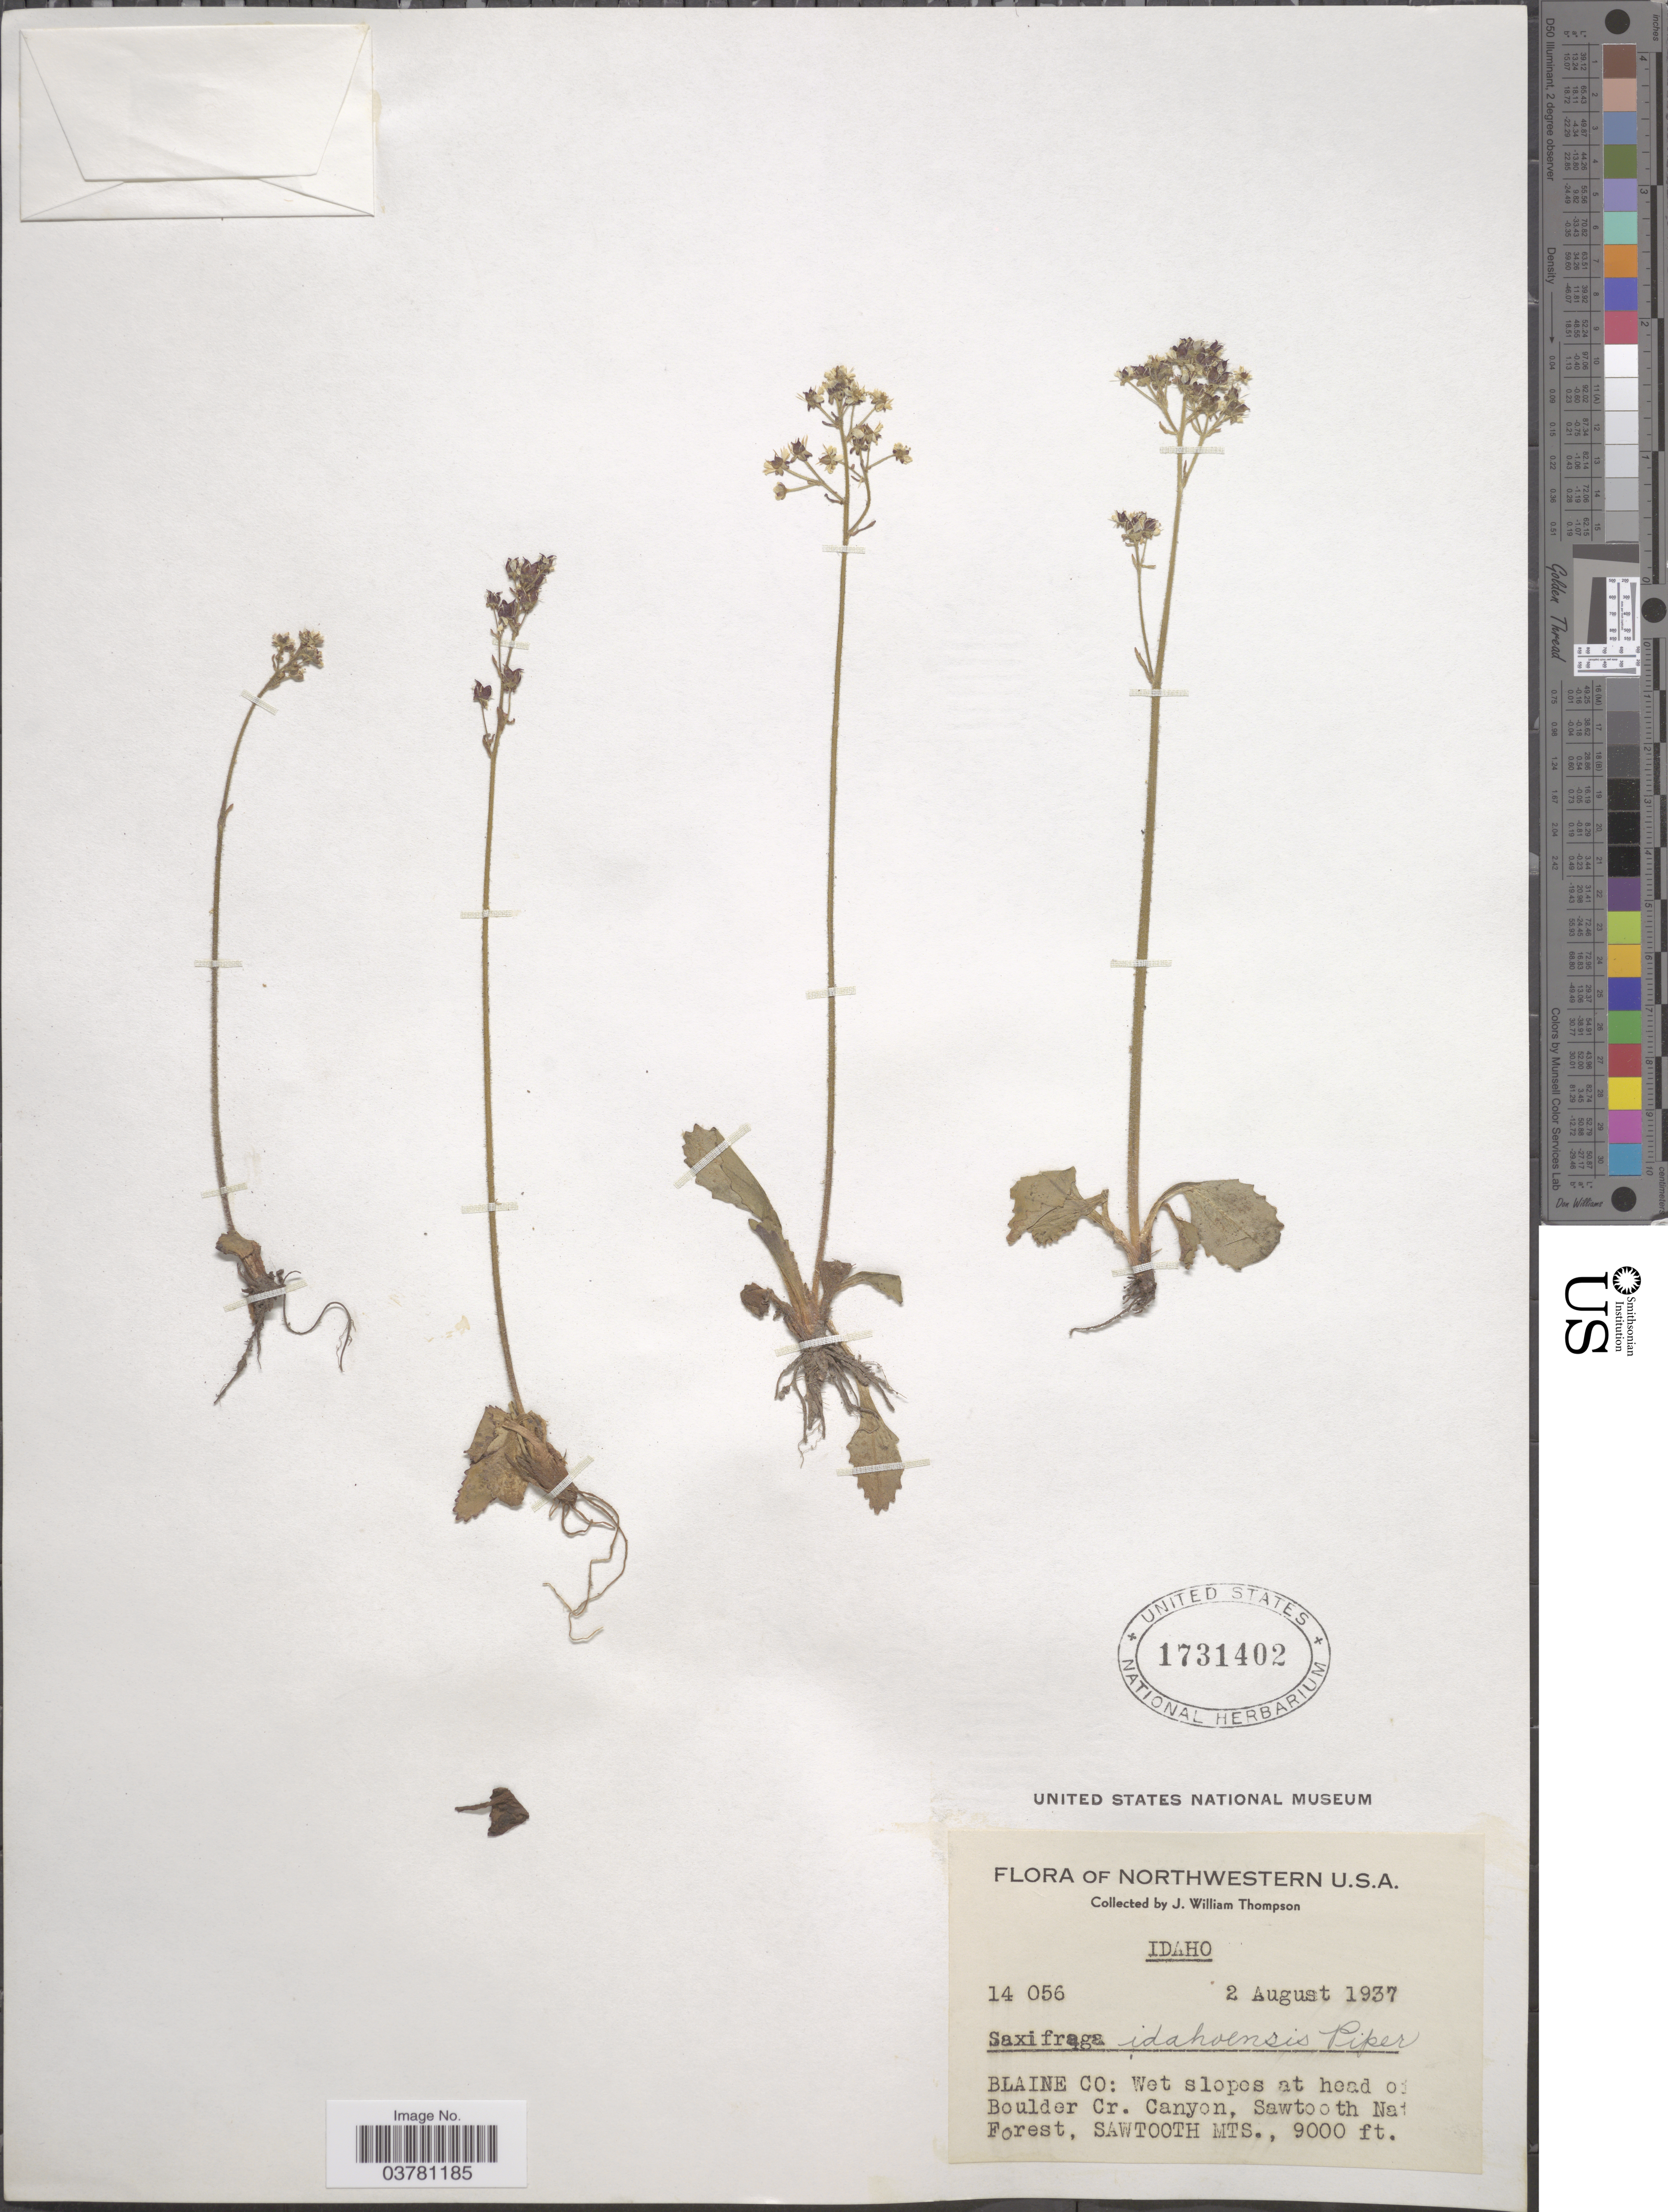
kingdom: Plantae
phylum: Tracheophyta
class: Magnoliopsida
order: Saxifragales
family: Saxifragaceae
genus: Micranthes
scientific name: Micranthes idahoensis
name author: (Piper) Brouillet & Gornall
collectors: J. W. Thompson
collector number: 14056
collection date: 1937-08-02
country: United States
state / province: Idaho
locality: Northwestern U.S.A. Blaine Co: Wet slopes at head of Boulder Cr. Canyon, Sawtooth Nat. Forest, Sawtooth Mts.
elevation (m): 2743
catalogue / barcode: US 1731402